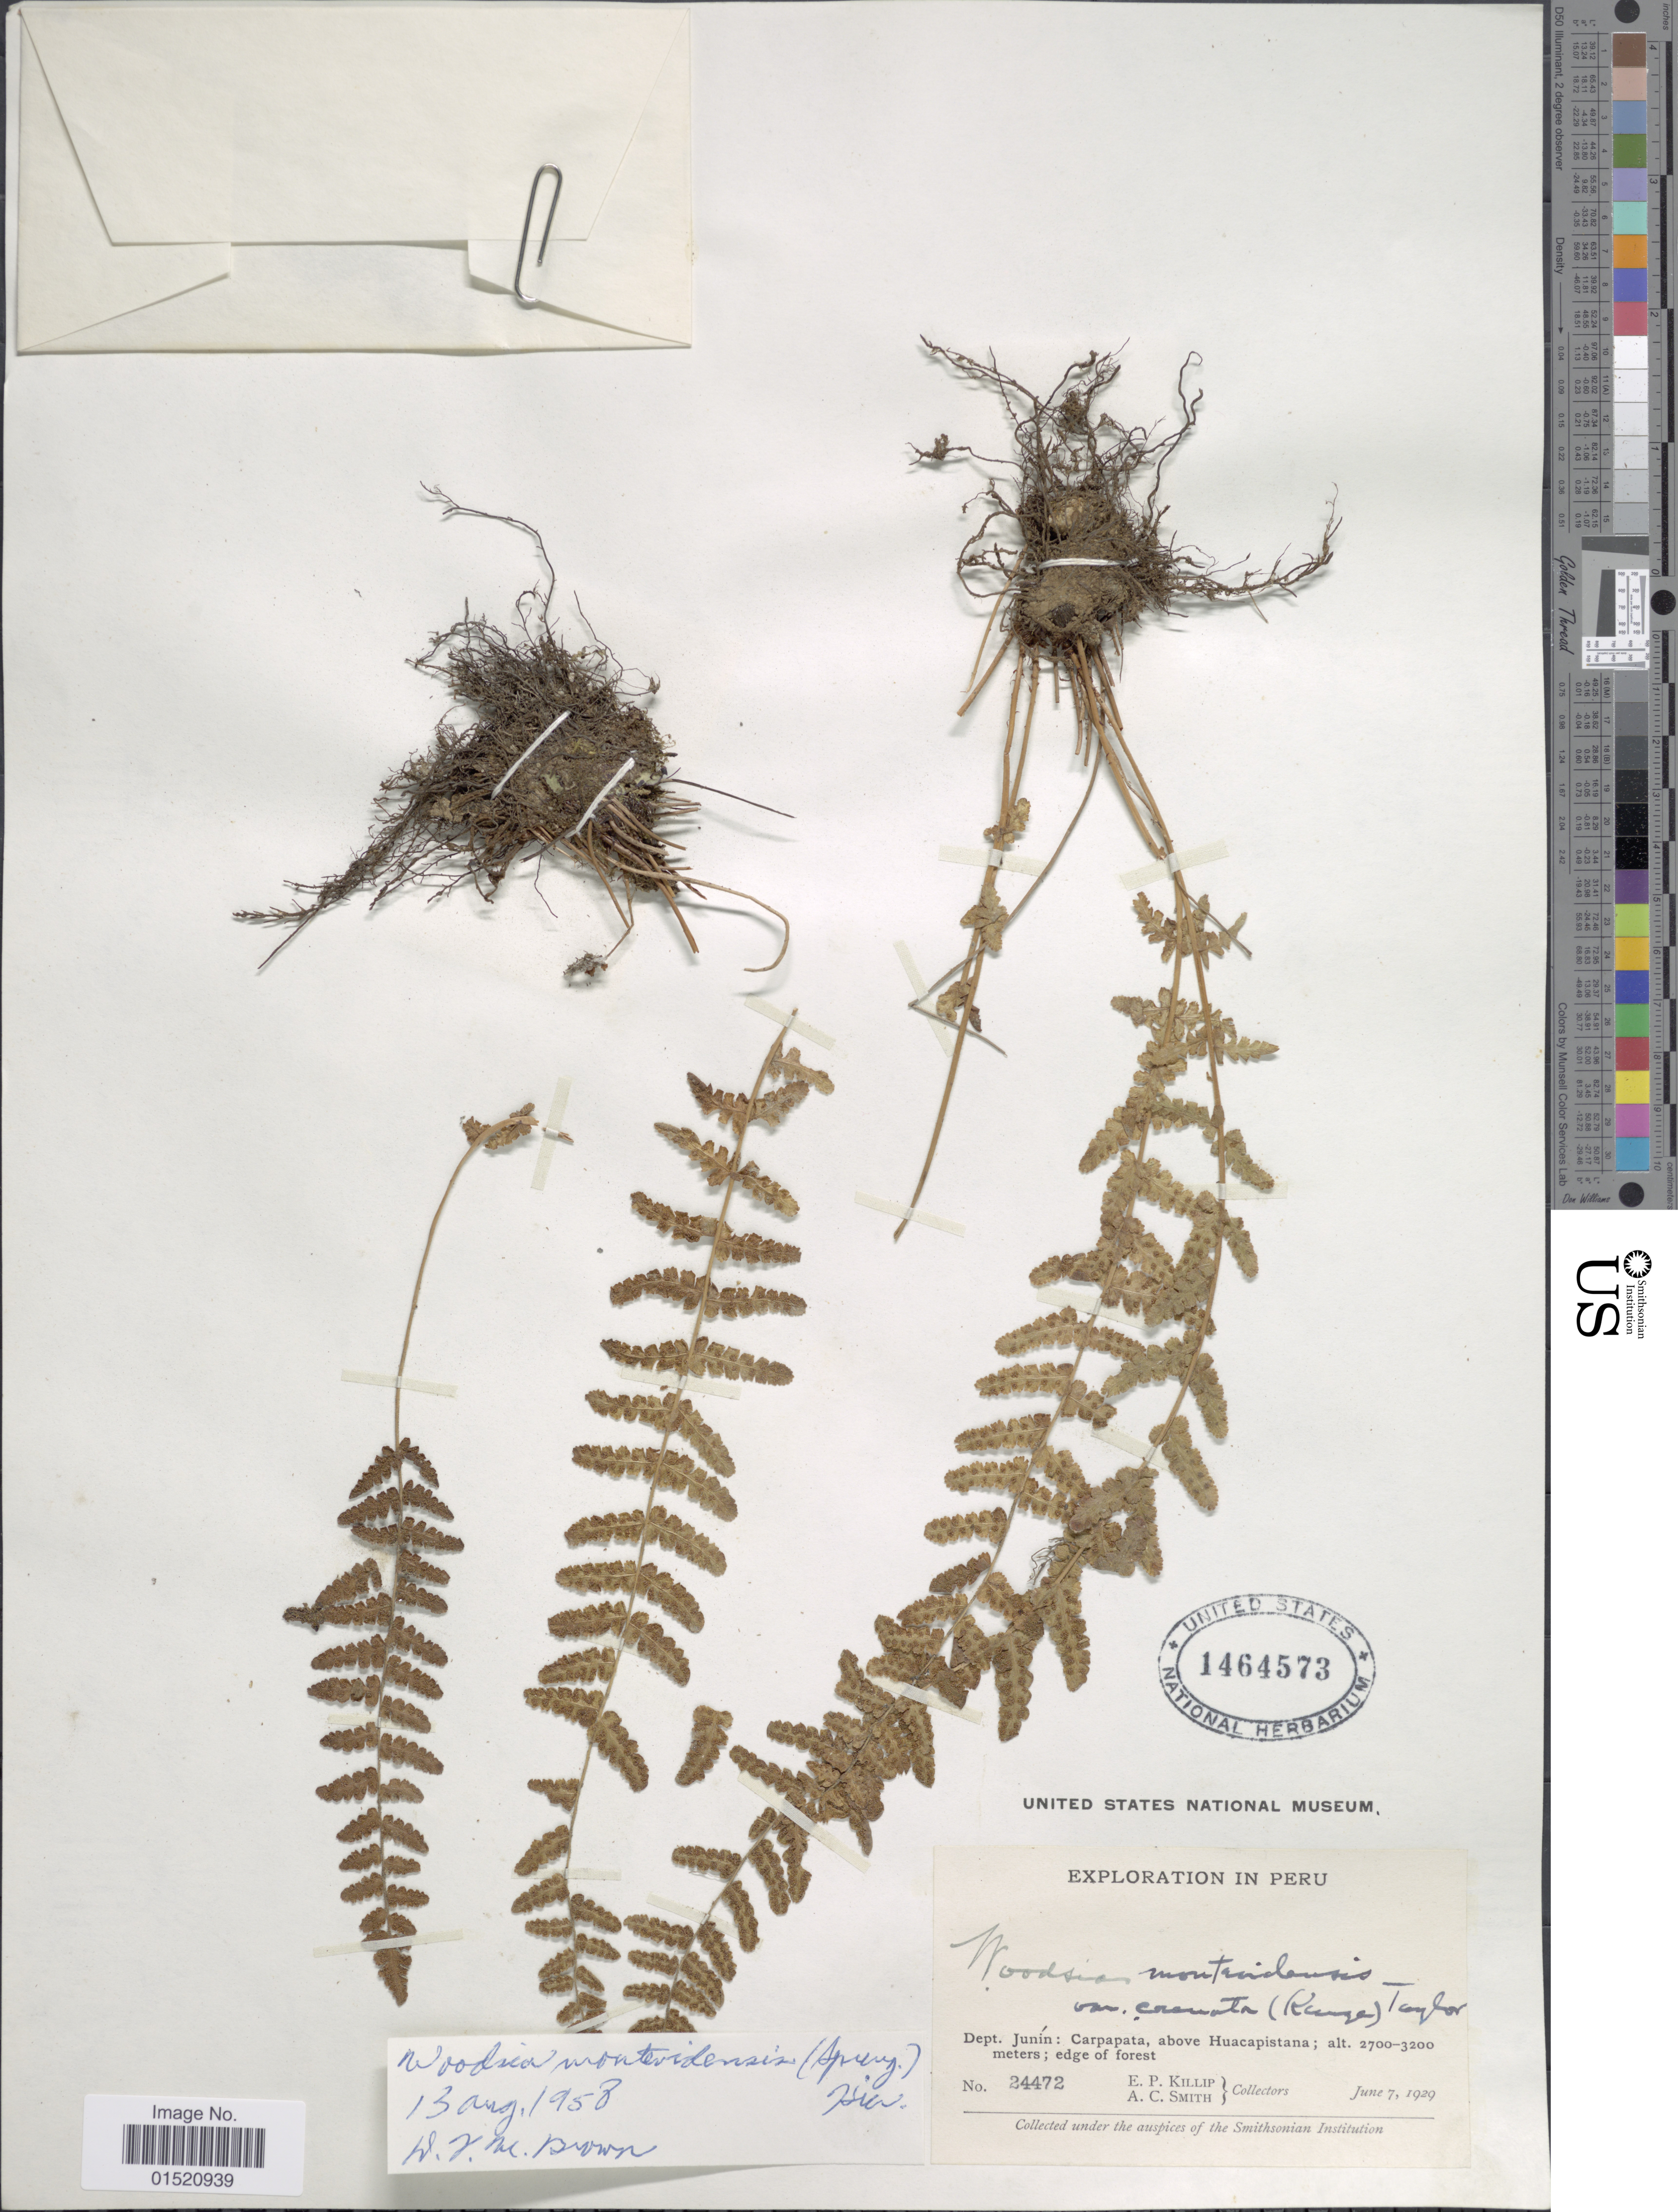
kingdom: Plantae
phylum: Tracheophyta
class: Polypodiopsida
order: Polypodiales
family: Woodsiaceae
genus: Woodsia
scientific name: Woodsia montevidensis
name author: (Spreng.) Hieron.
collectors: E. P. Killip & A. C. Smith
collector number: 24472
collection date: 1929-06-07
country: Peru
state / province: Junín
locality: Dept. Junín: Carpapata, above Huacapistana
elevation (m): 2700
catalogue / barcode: US 1464573